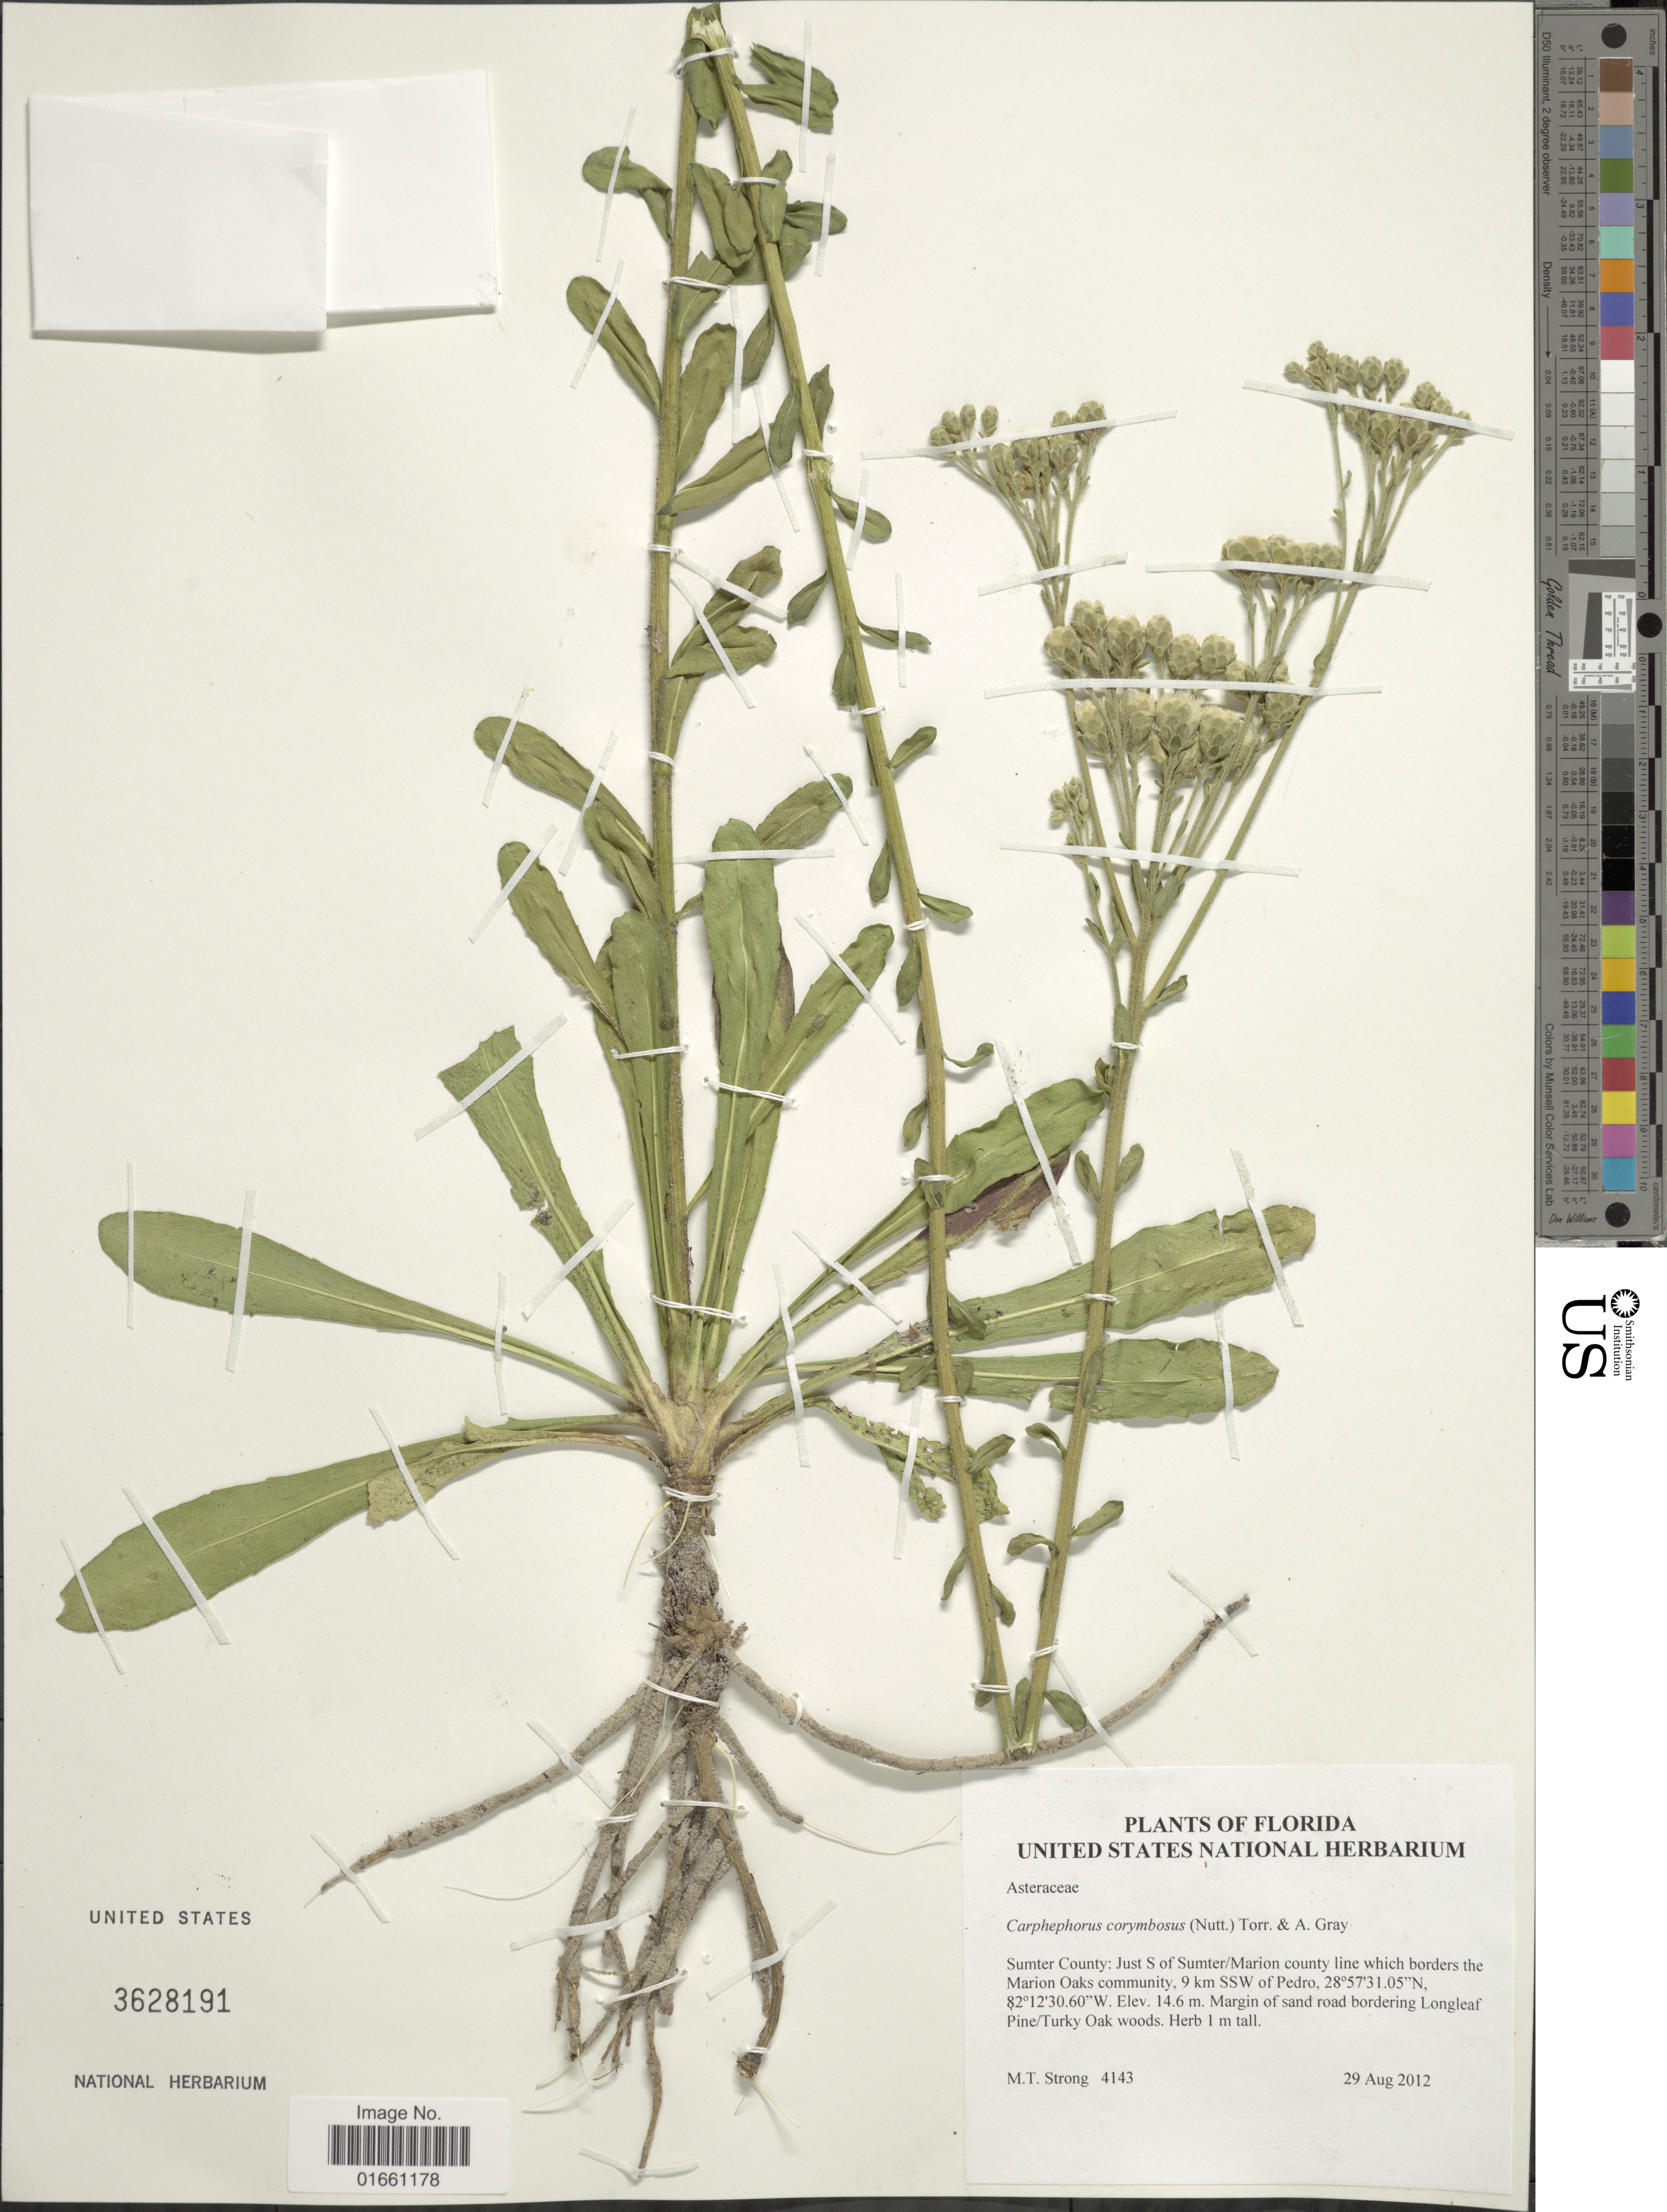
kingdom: Plantae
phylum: Tracheophyta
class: Magnoliopsida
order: Asterales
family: Asteraceae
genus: Carphephorus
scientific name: Carphephorus corymbosus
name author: (Nutt.) Torr. & A. Gray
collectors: M. T. Strong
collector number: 4143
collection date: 2012-08-29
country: United States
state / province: Florida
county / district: Sumter County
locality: just S of Sumter/ Marion County Line which borders the Marion Oaks community, 9 km SSW of Pedro.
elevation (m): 14.6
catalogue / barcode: US 3628191